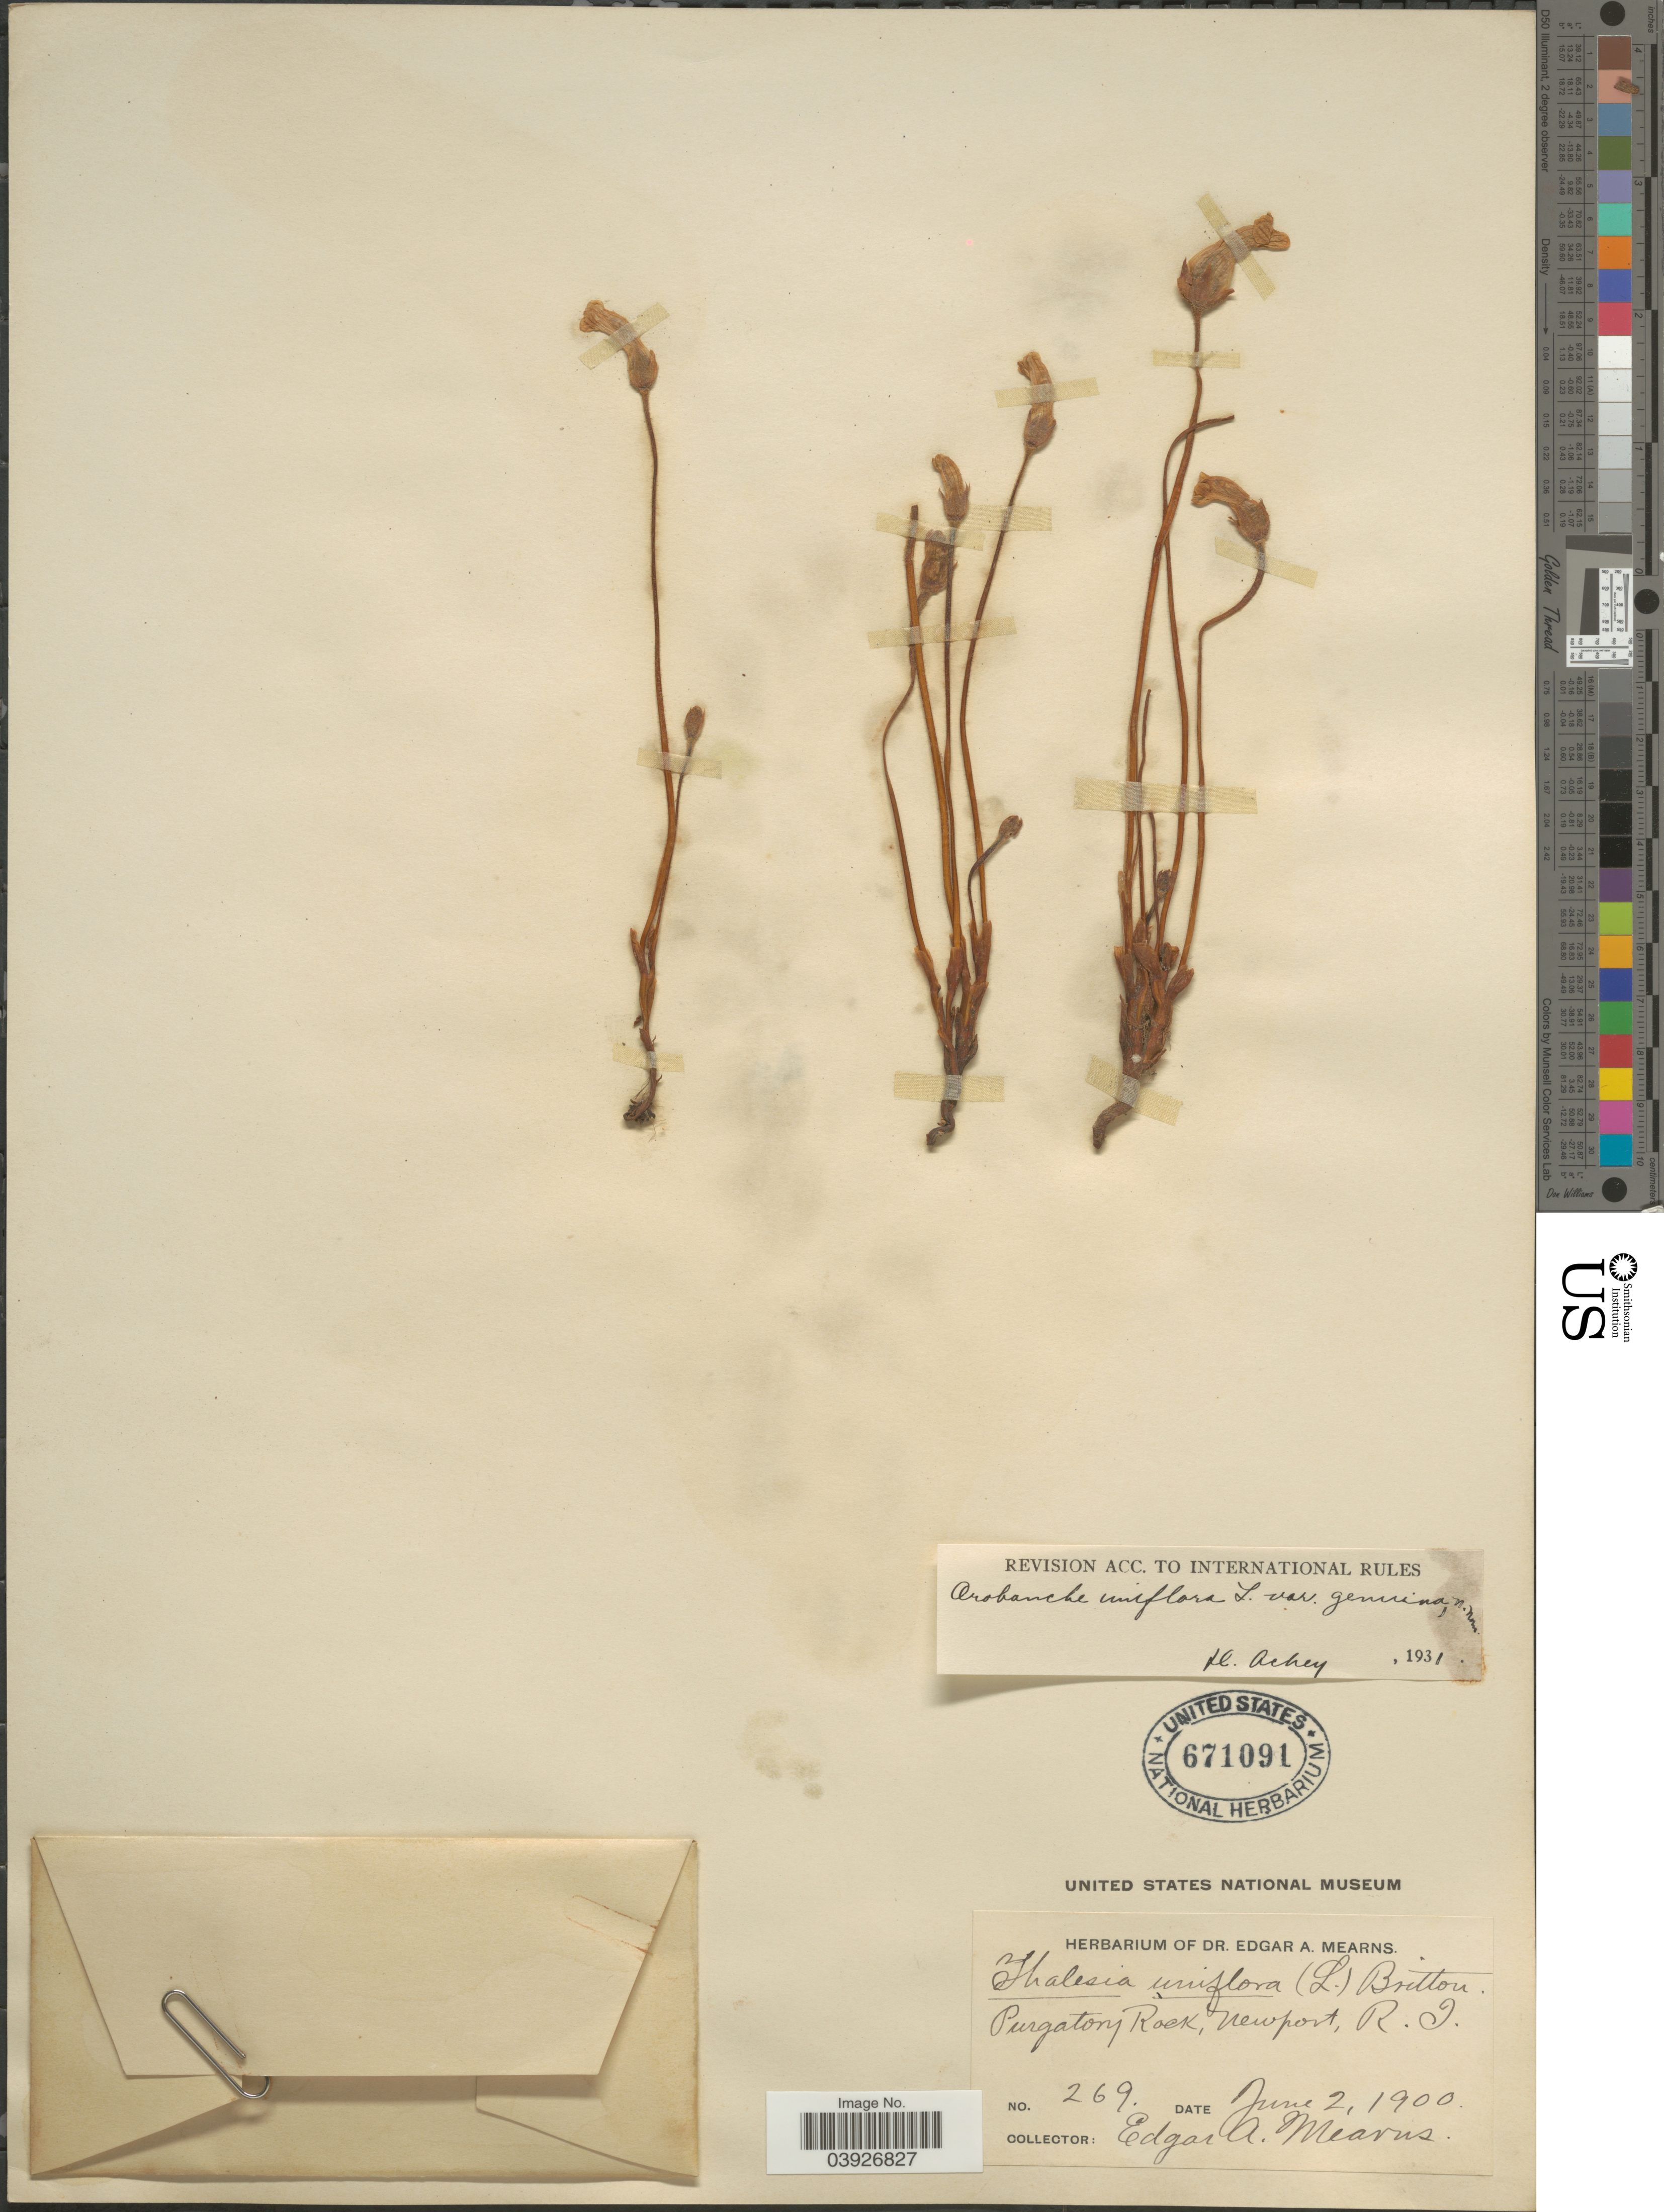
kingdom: Plantae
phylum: Tracheophyta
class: Magnoliopsida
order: Lamiales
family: Orobanchaceae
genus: Aphyllon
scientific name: Aphyllon uniflorum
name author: A. Gray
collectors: E. A. Mearns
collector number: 269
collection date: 1900-06-02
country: United States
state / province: Rhode Island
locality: Purgatory Rock, Newport.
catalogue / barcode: US 671091